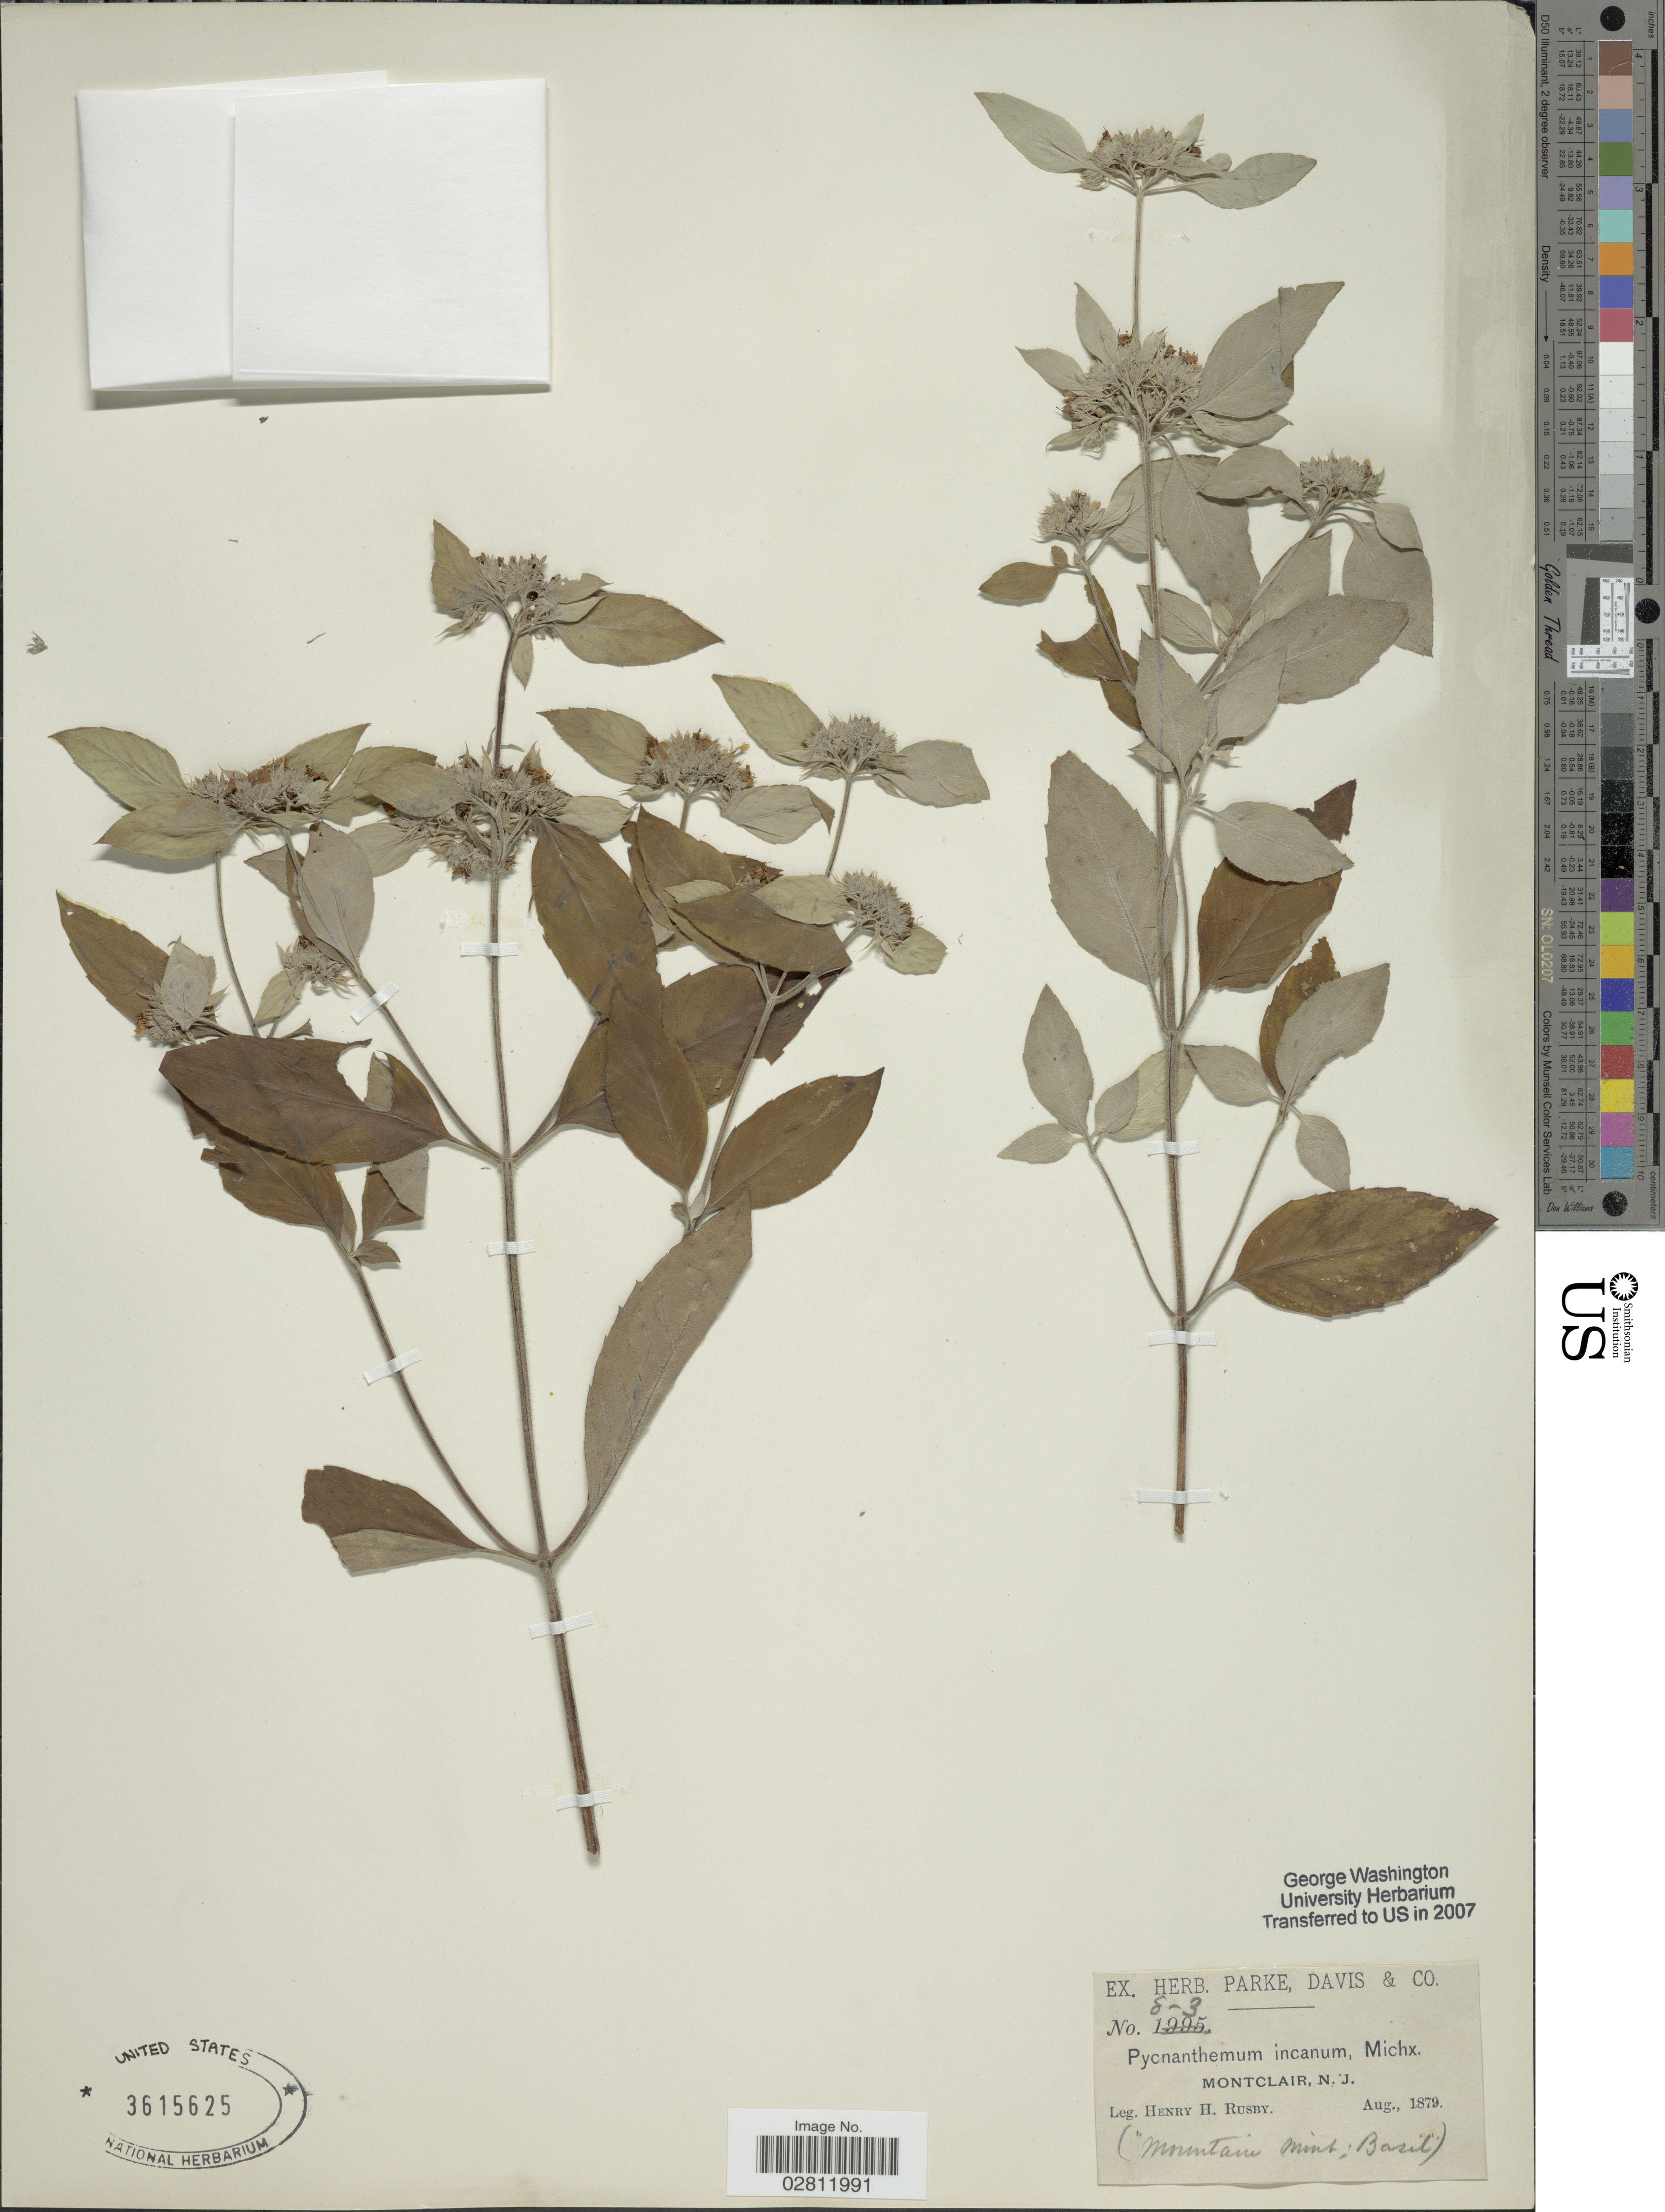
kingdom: Plantae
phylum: Tracheophyta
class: Magnoliopsida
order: Lamiales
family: Lamiaceae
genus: Pycnanthemum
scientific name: Pycnanthemum incanum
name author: (L.) Michx.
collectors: H. H. Rusby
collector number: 8-3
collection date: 1879-08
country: United States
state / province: New Jersey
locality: Montclair. ("Mountain Mint; Basil")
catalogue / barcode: US 3615625